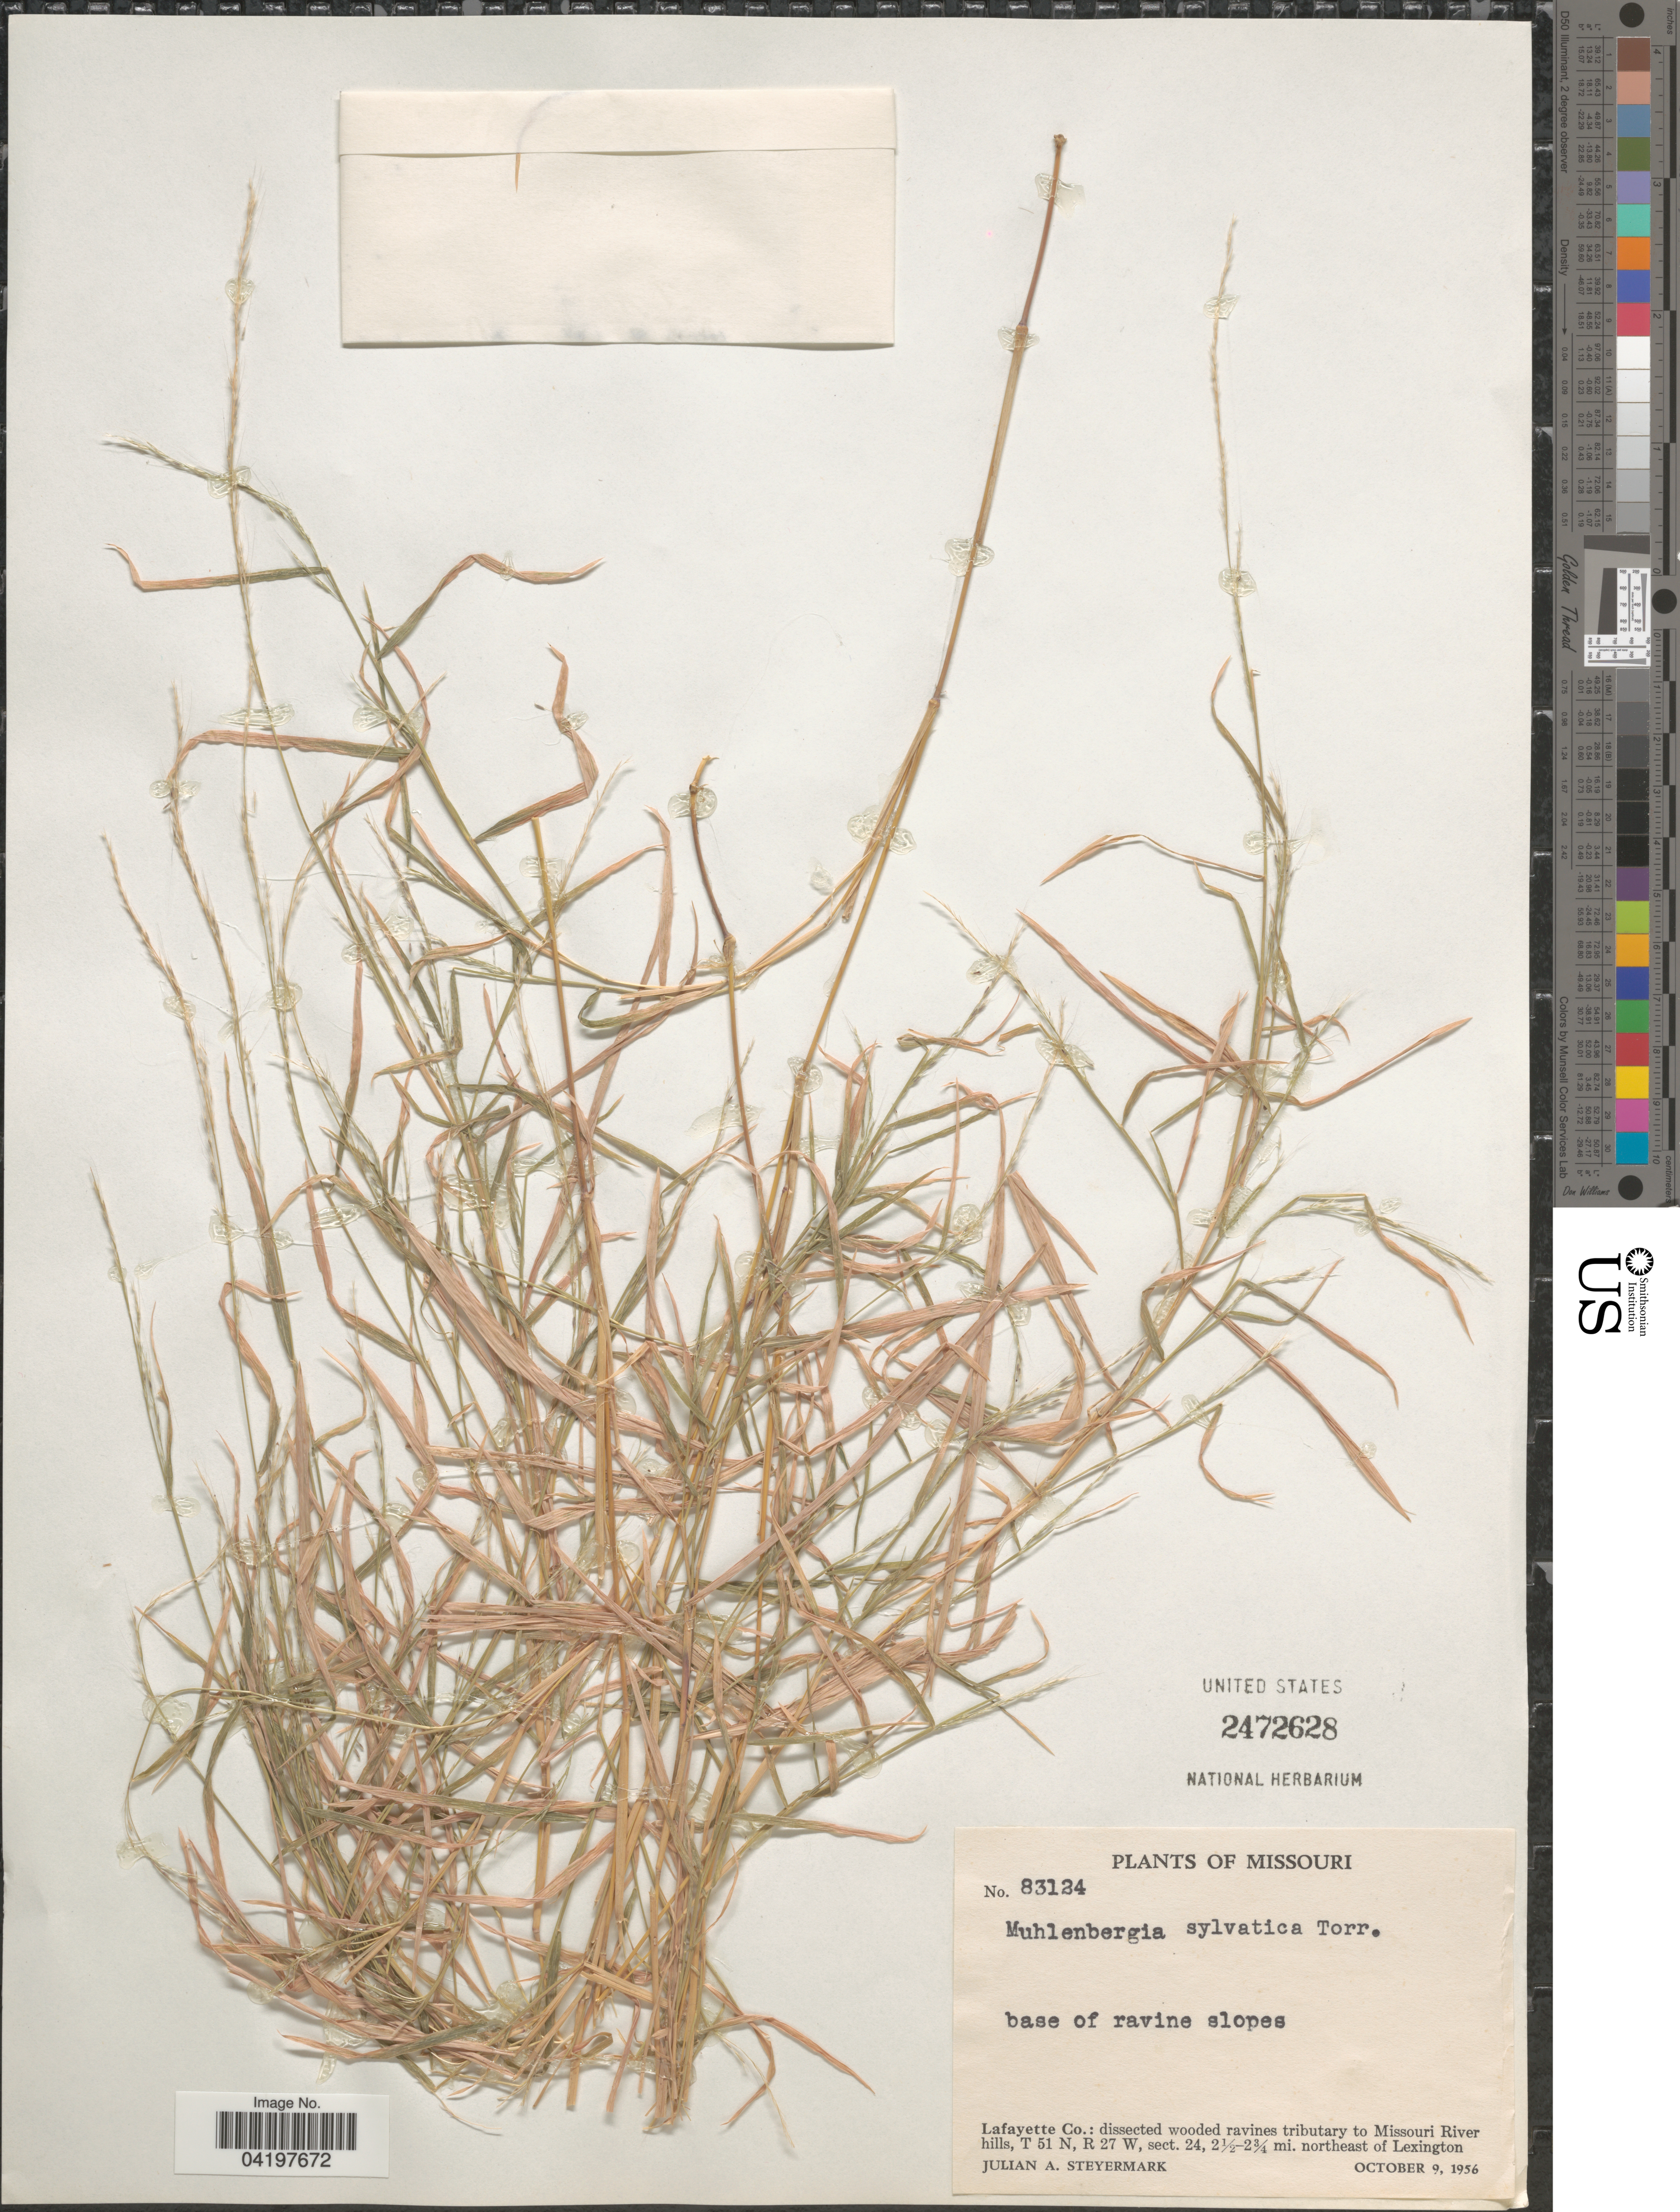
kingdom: Plantae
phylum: Tracheophyta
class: Liliopsida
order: Poales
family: Poaceae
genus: Muhlenbergia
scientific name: Muhlenbergia sylvatica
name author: (Torr.) Torr. ex A. Gray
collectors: J. Steyermark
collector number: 83124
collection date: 1956-10-09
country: United States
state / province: Missouri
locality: Base of ravine slopes. Lafayette Co.: dissected wooded ravines tributary to Missouri River hills, T 51 N, R 27 W, sect. 24, 2½-2¾ mi. northeast of Lexington.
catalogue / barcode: US 2472628